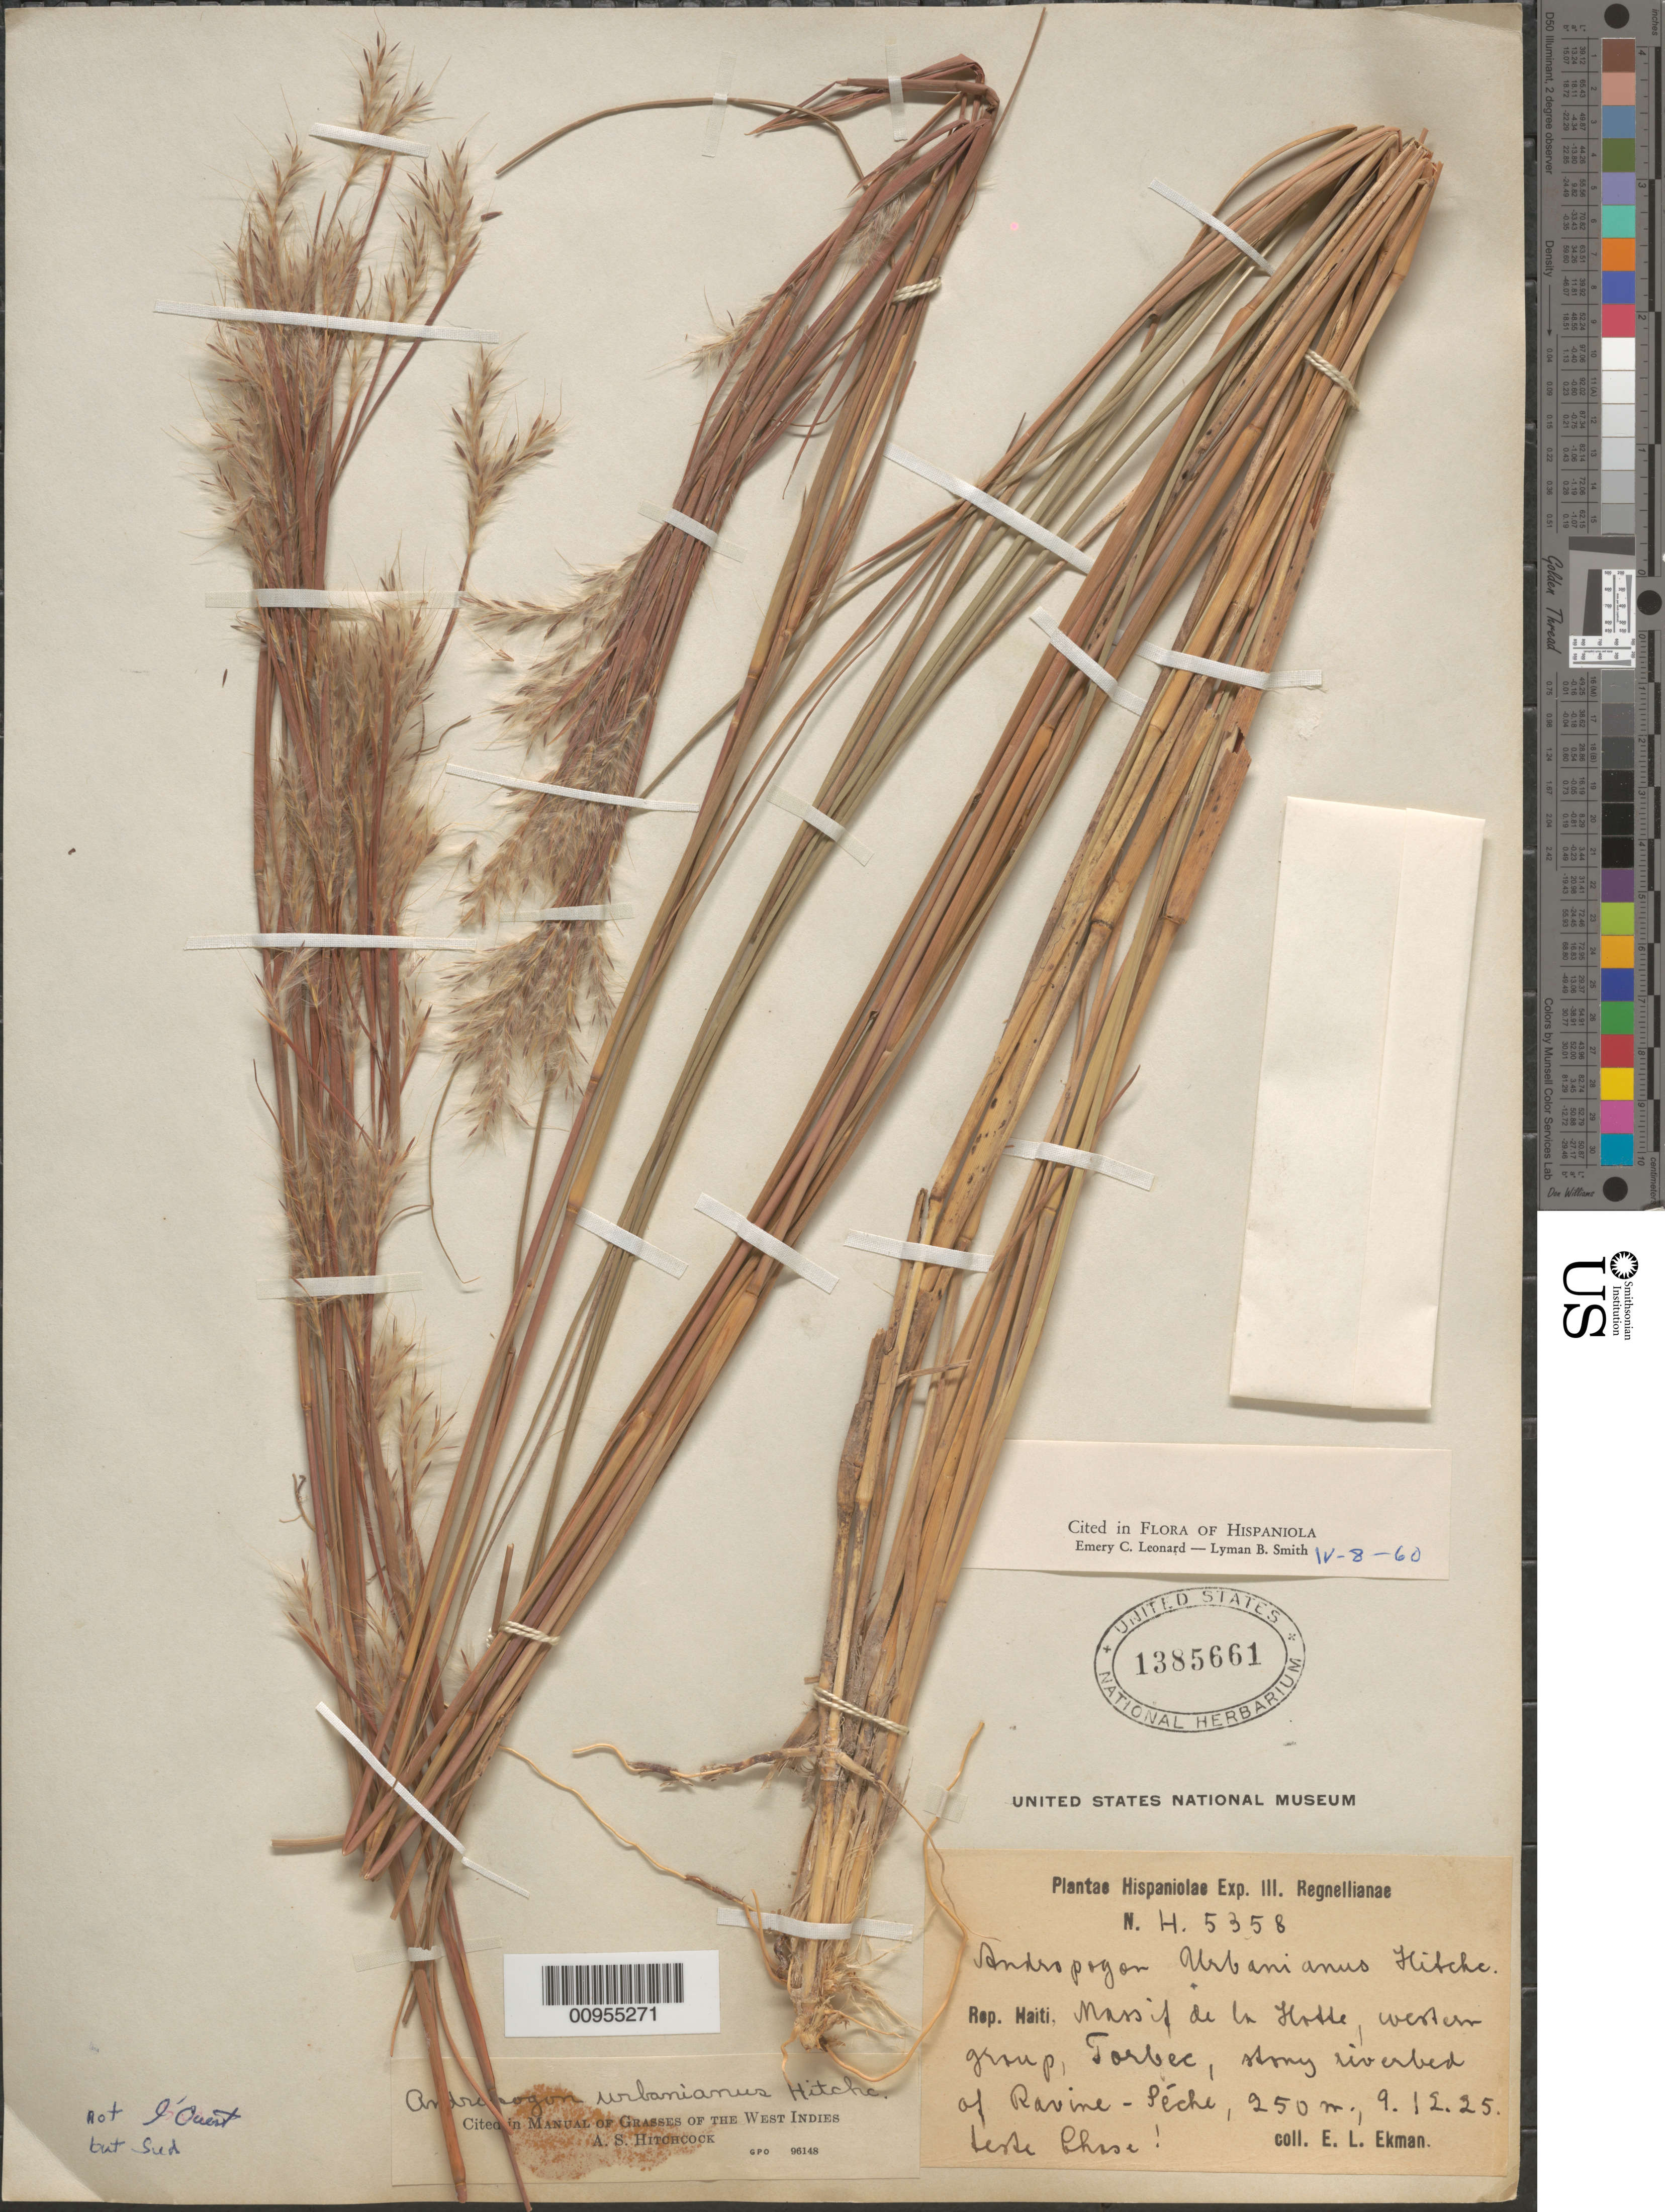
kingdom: Plantae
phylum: Tracheophyta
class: Liliopsida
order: Poales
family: Poaceae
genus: Andropogon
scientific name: Andropogon urbanianus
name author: Hitchc.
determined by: Leonard, E. S.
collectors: E. L. Ekman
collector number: H 5358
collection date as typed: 09 Dec 1925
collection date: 1925-12-09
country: Haiti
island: Hispaniola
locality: Massif de la Hotte, western group, Torbec.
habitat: Stony riverbed of ravine Séche, near Carrefour Péan.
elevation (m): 250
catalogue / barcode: US 1385661